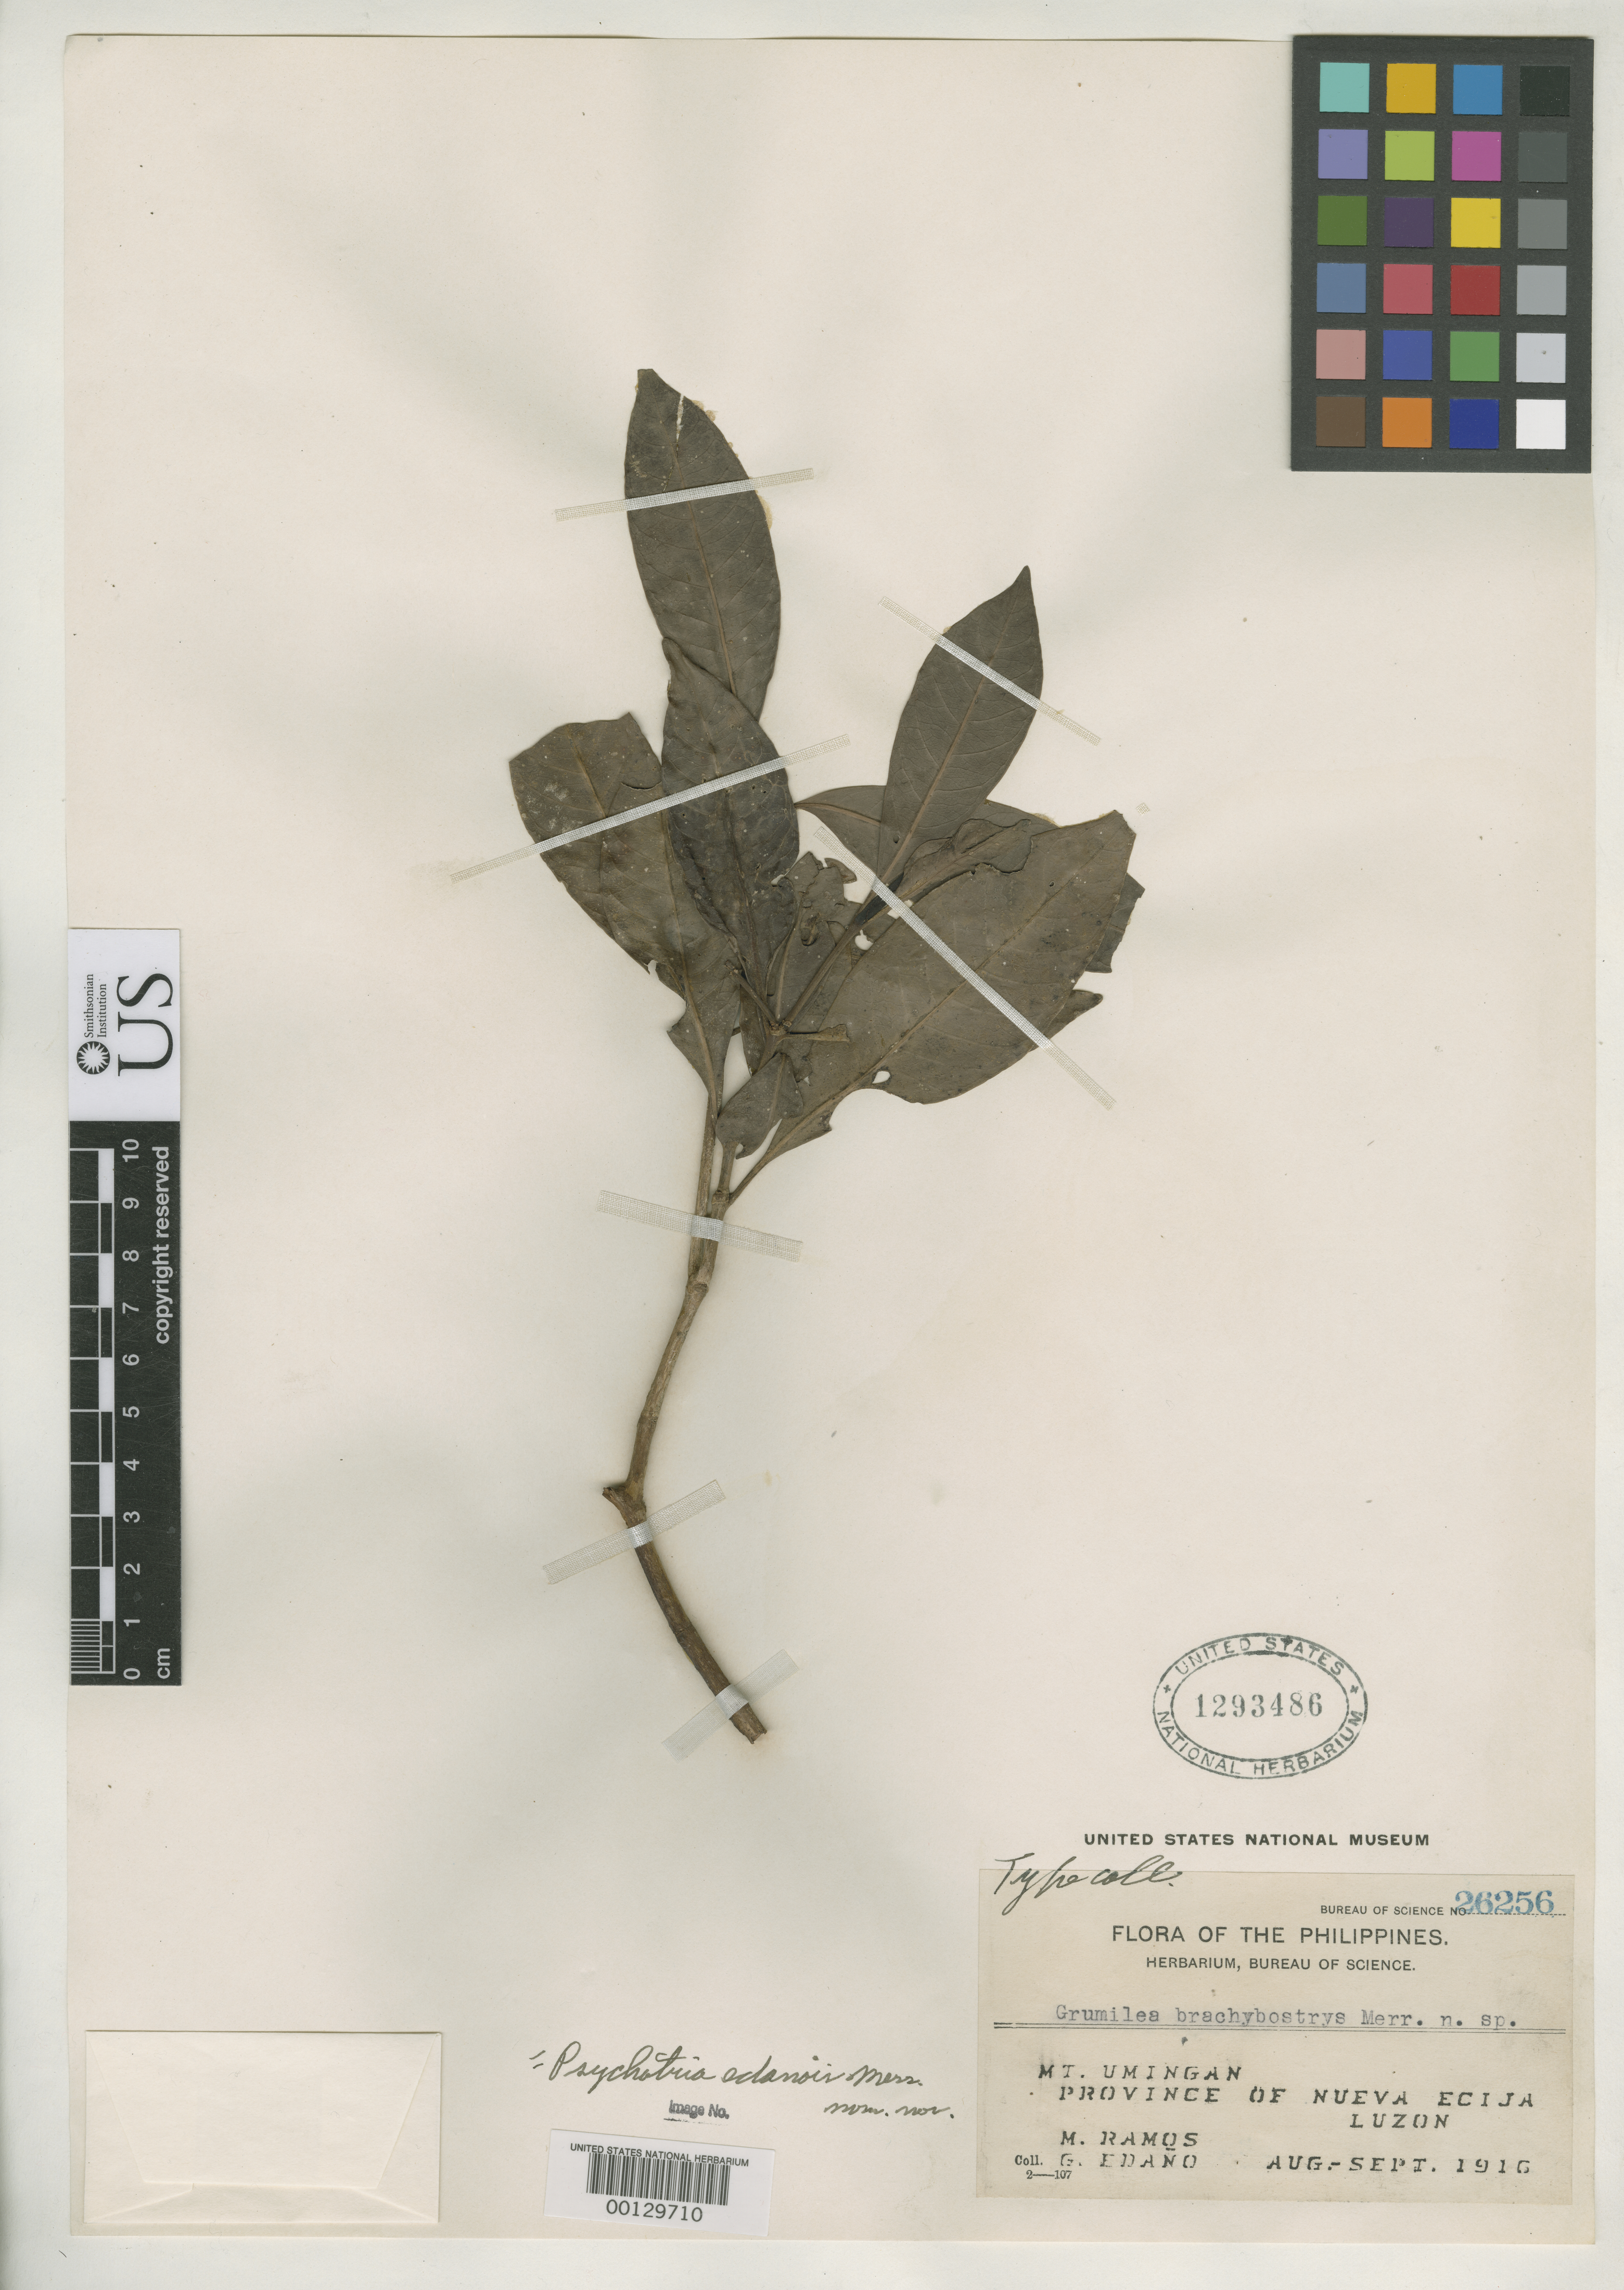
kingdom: Plantae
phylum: Tracheophyta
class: Magnoliopsida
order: Gentianales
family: Rubiaceae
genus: Grumilea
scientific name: Grumilea brachybotrys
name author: Merr.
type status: Isotype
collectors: M. Ramos & G. E. Edaño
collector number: Bur. Sci. 26256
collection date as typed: Aug 1916 to -- Sep 1916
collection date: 1916-08/1916-09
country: Philippines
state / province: Central Luzon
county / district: Nueva Ecija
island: Luzon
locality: Mt. Umingan.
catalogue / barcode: US 1293486